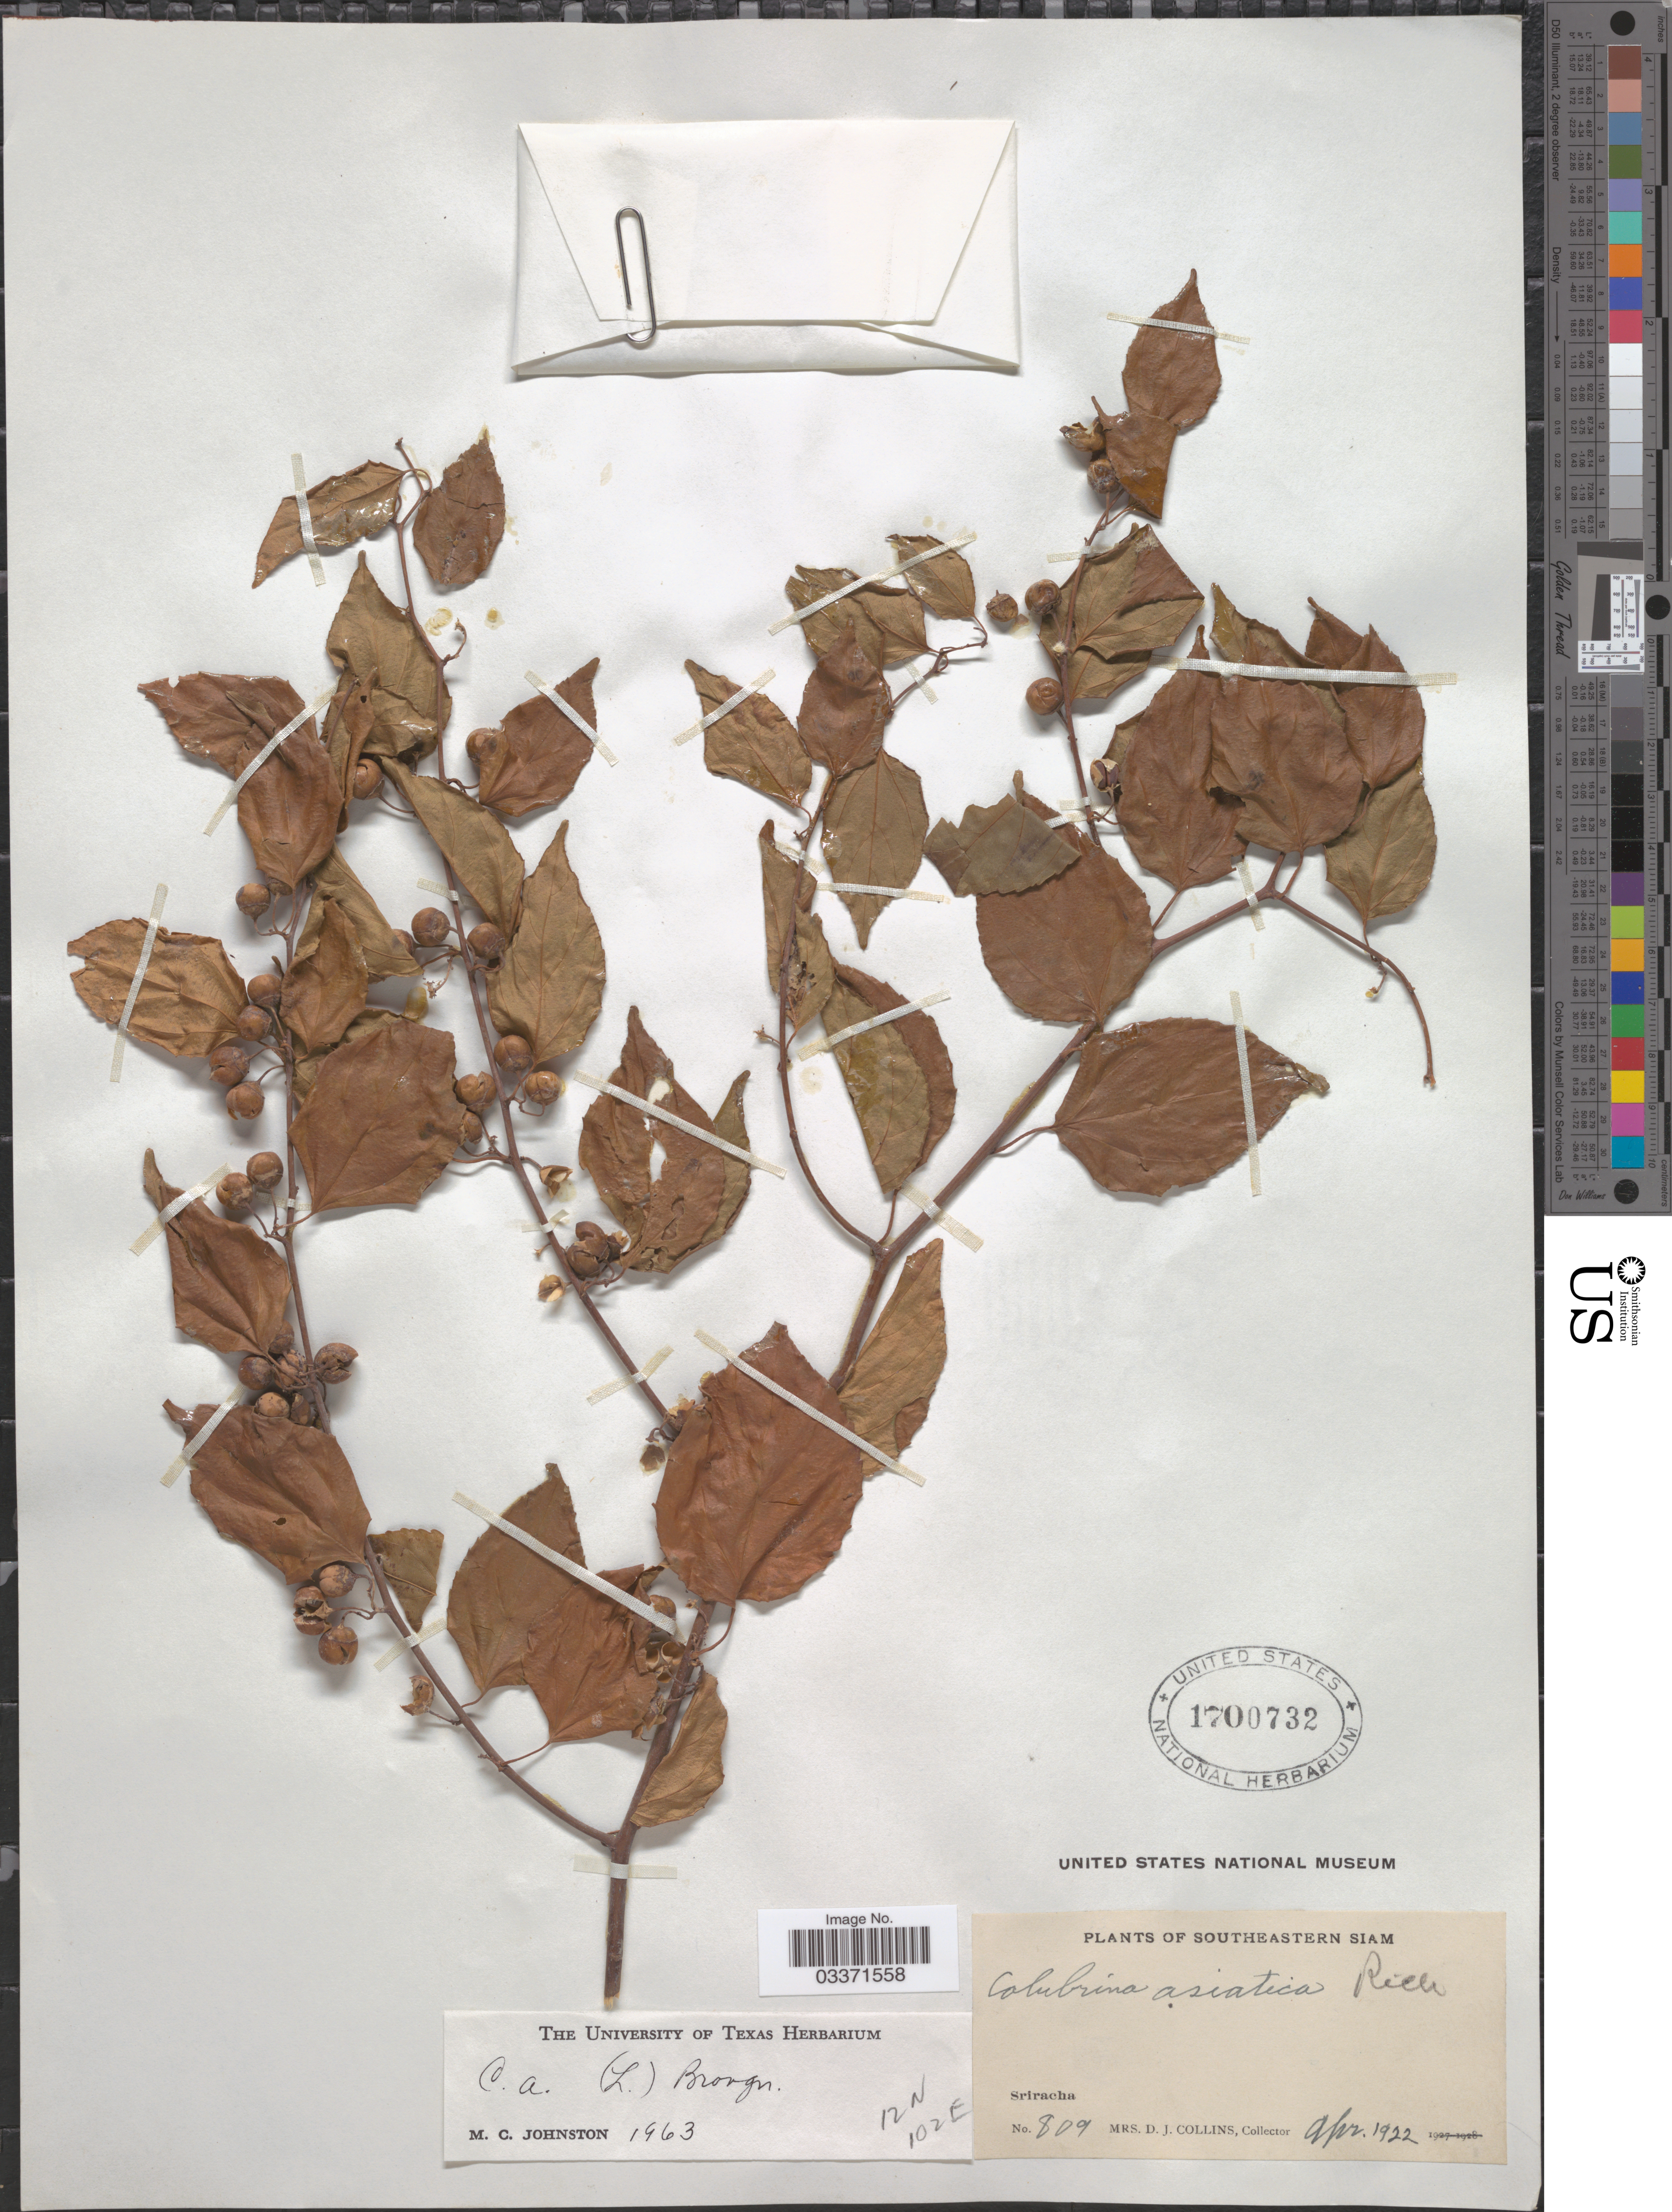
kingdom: Plantae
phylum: Tracheophyta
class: Magnoliopsida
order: Rosales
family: Rhamnaceae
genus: Colubrina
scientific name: Colubrina asiatica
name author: (L.) Brongn.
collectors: Mrs. D. J. Collins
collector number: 809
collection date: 1922-04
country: Thailand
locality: Southeastern Siam, Sriracha.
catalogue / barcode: US 1700732